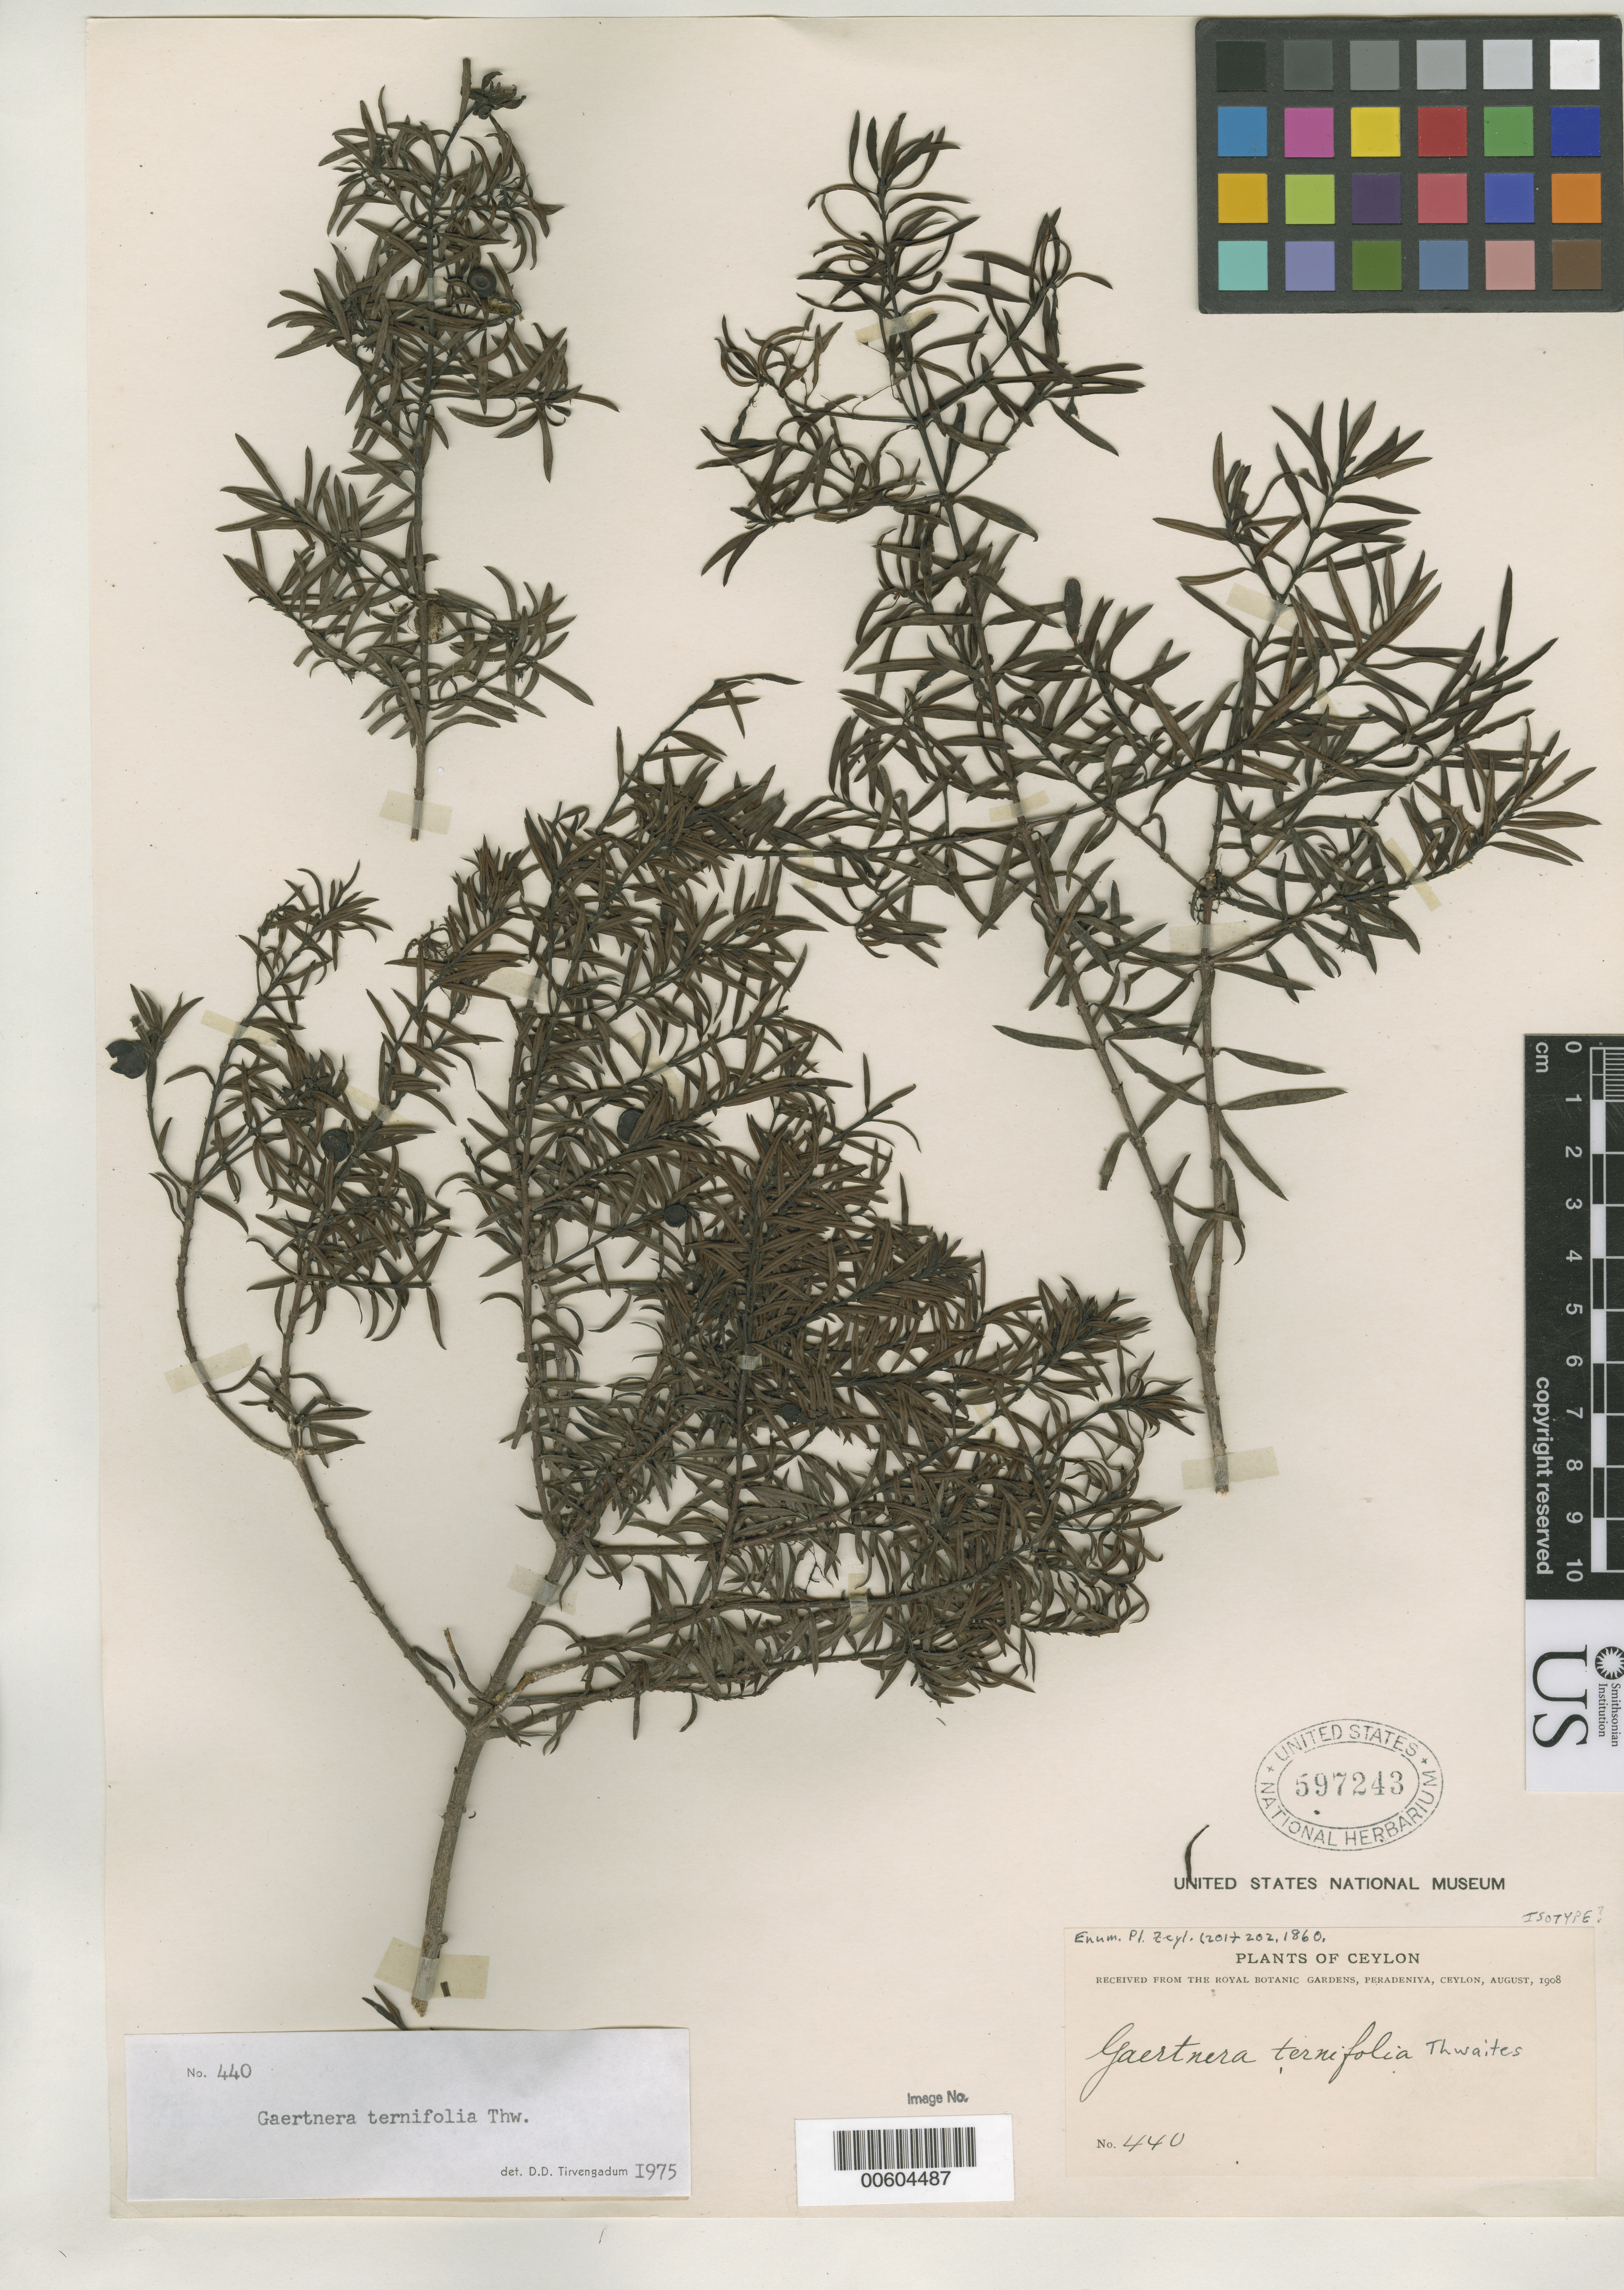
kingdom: Plantae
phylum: Tracheophyta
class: Magnoliopsida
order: Gentianales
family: Rubiaceae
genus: Gaertnera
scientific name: Gaertnera ternifolia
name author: Thwaites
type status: Possible Isotype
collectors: ex Roy. Bot. Gard.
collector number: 440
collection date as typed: Aug 1908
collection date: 1908-08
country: Sri Lanka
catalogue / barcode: US 597243